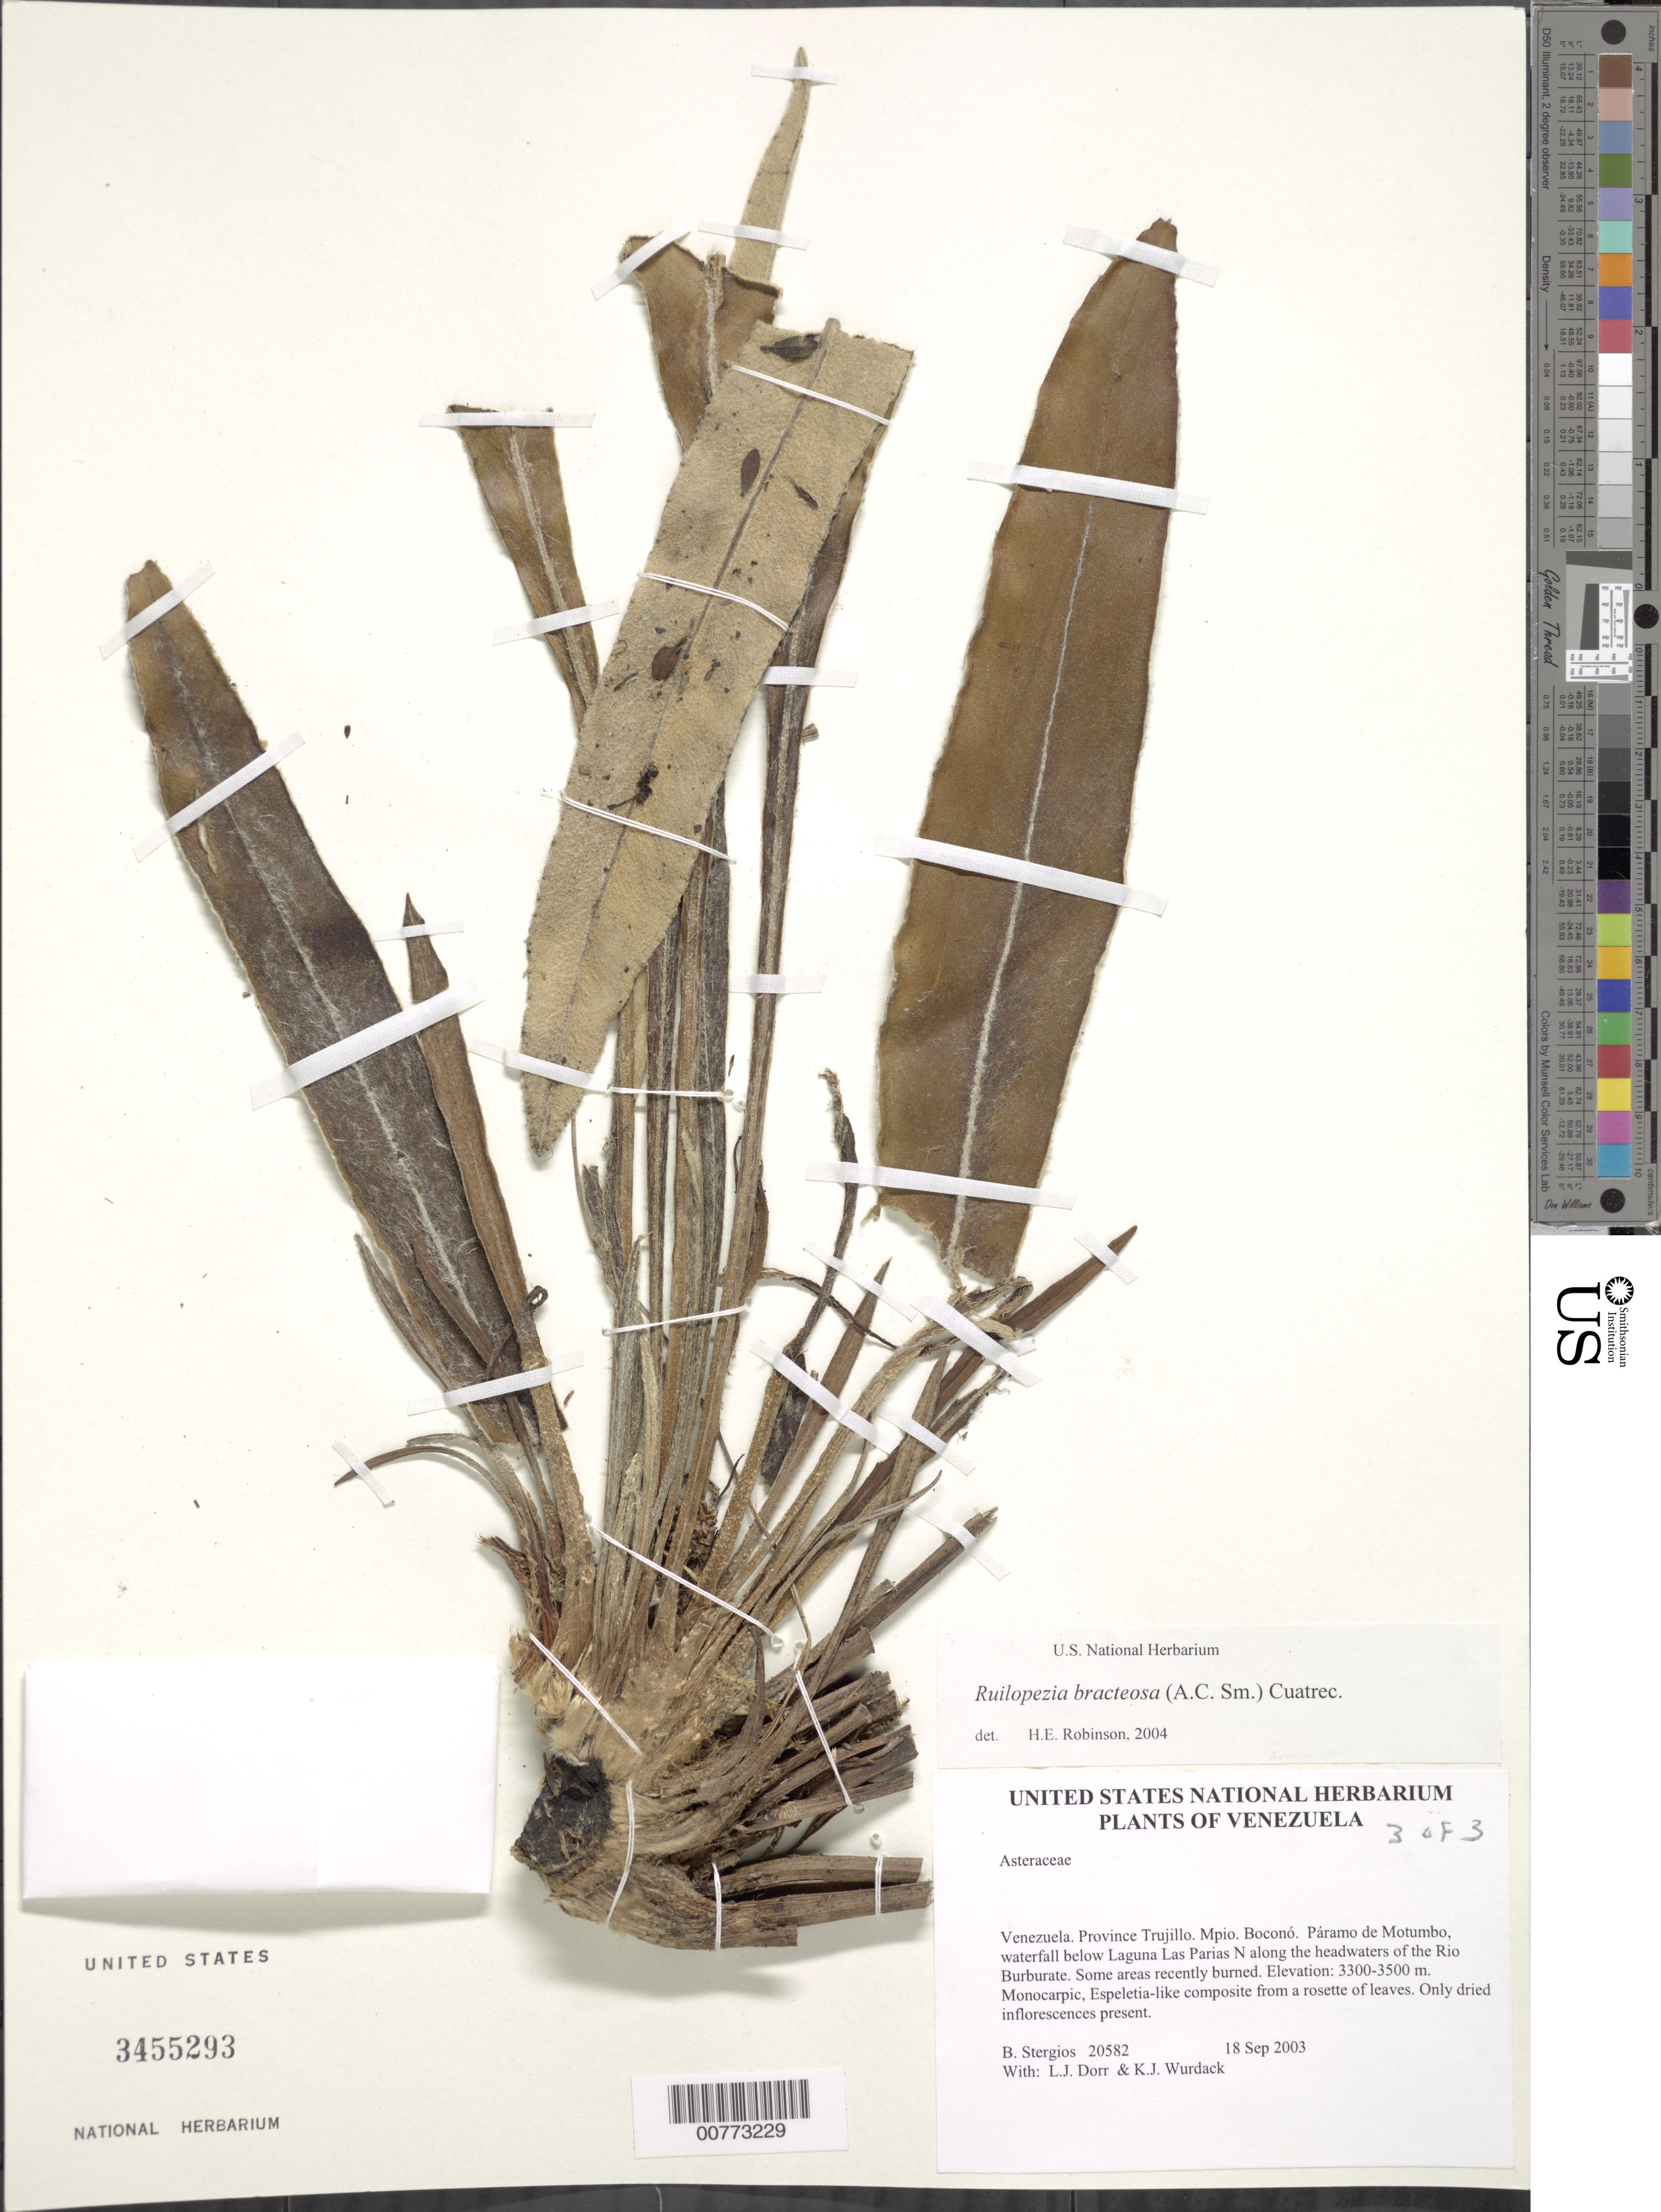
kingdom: Plantae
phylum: Tracheophyta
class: Magnoliopsida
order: Asterales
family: Asteraceae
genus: Ruilopezia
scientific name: Ruilopezia bracteosa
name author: (Standl.) Cuatrec.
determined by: Robinson, Harold E., (US)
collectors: B. G. Stergios, L. J. Dorr & K. Wurdack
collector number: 20582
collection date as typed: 18 Sep 2003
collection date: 2003-09-18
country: Venezuela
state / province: Trujillo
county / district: Boconó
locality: Páramo de Motumbo, waterfall below Laguna Las Parias N along the headwaters of the Rio Burburate.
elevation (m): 3300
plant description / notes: PORT, US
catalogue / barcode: US 3455293